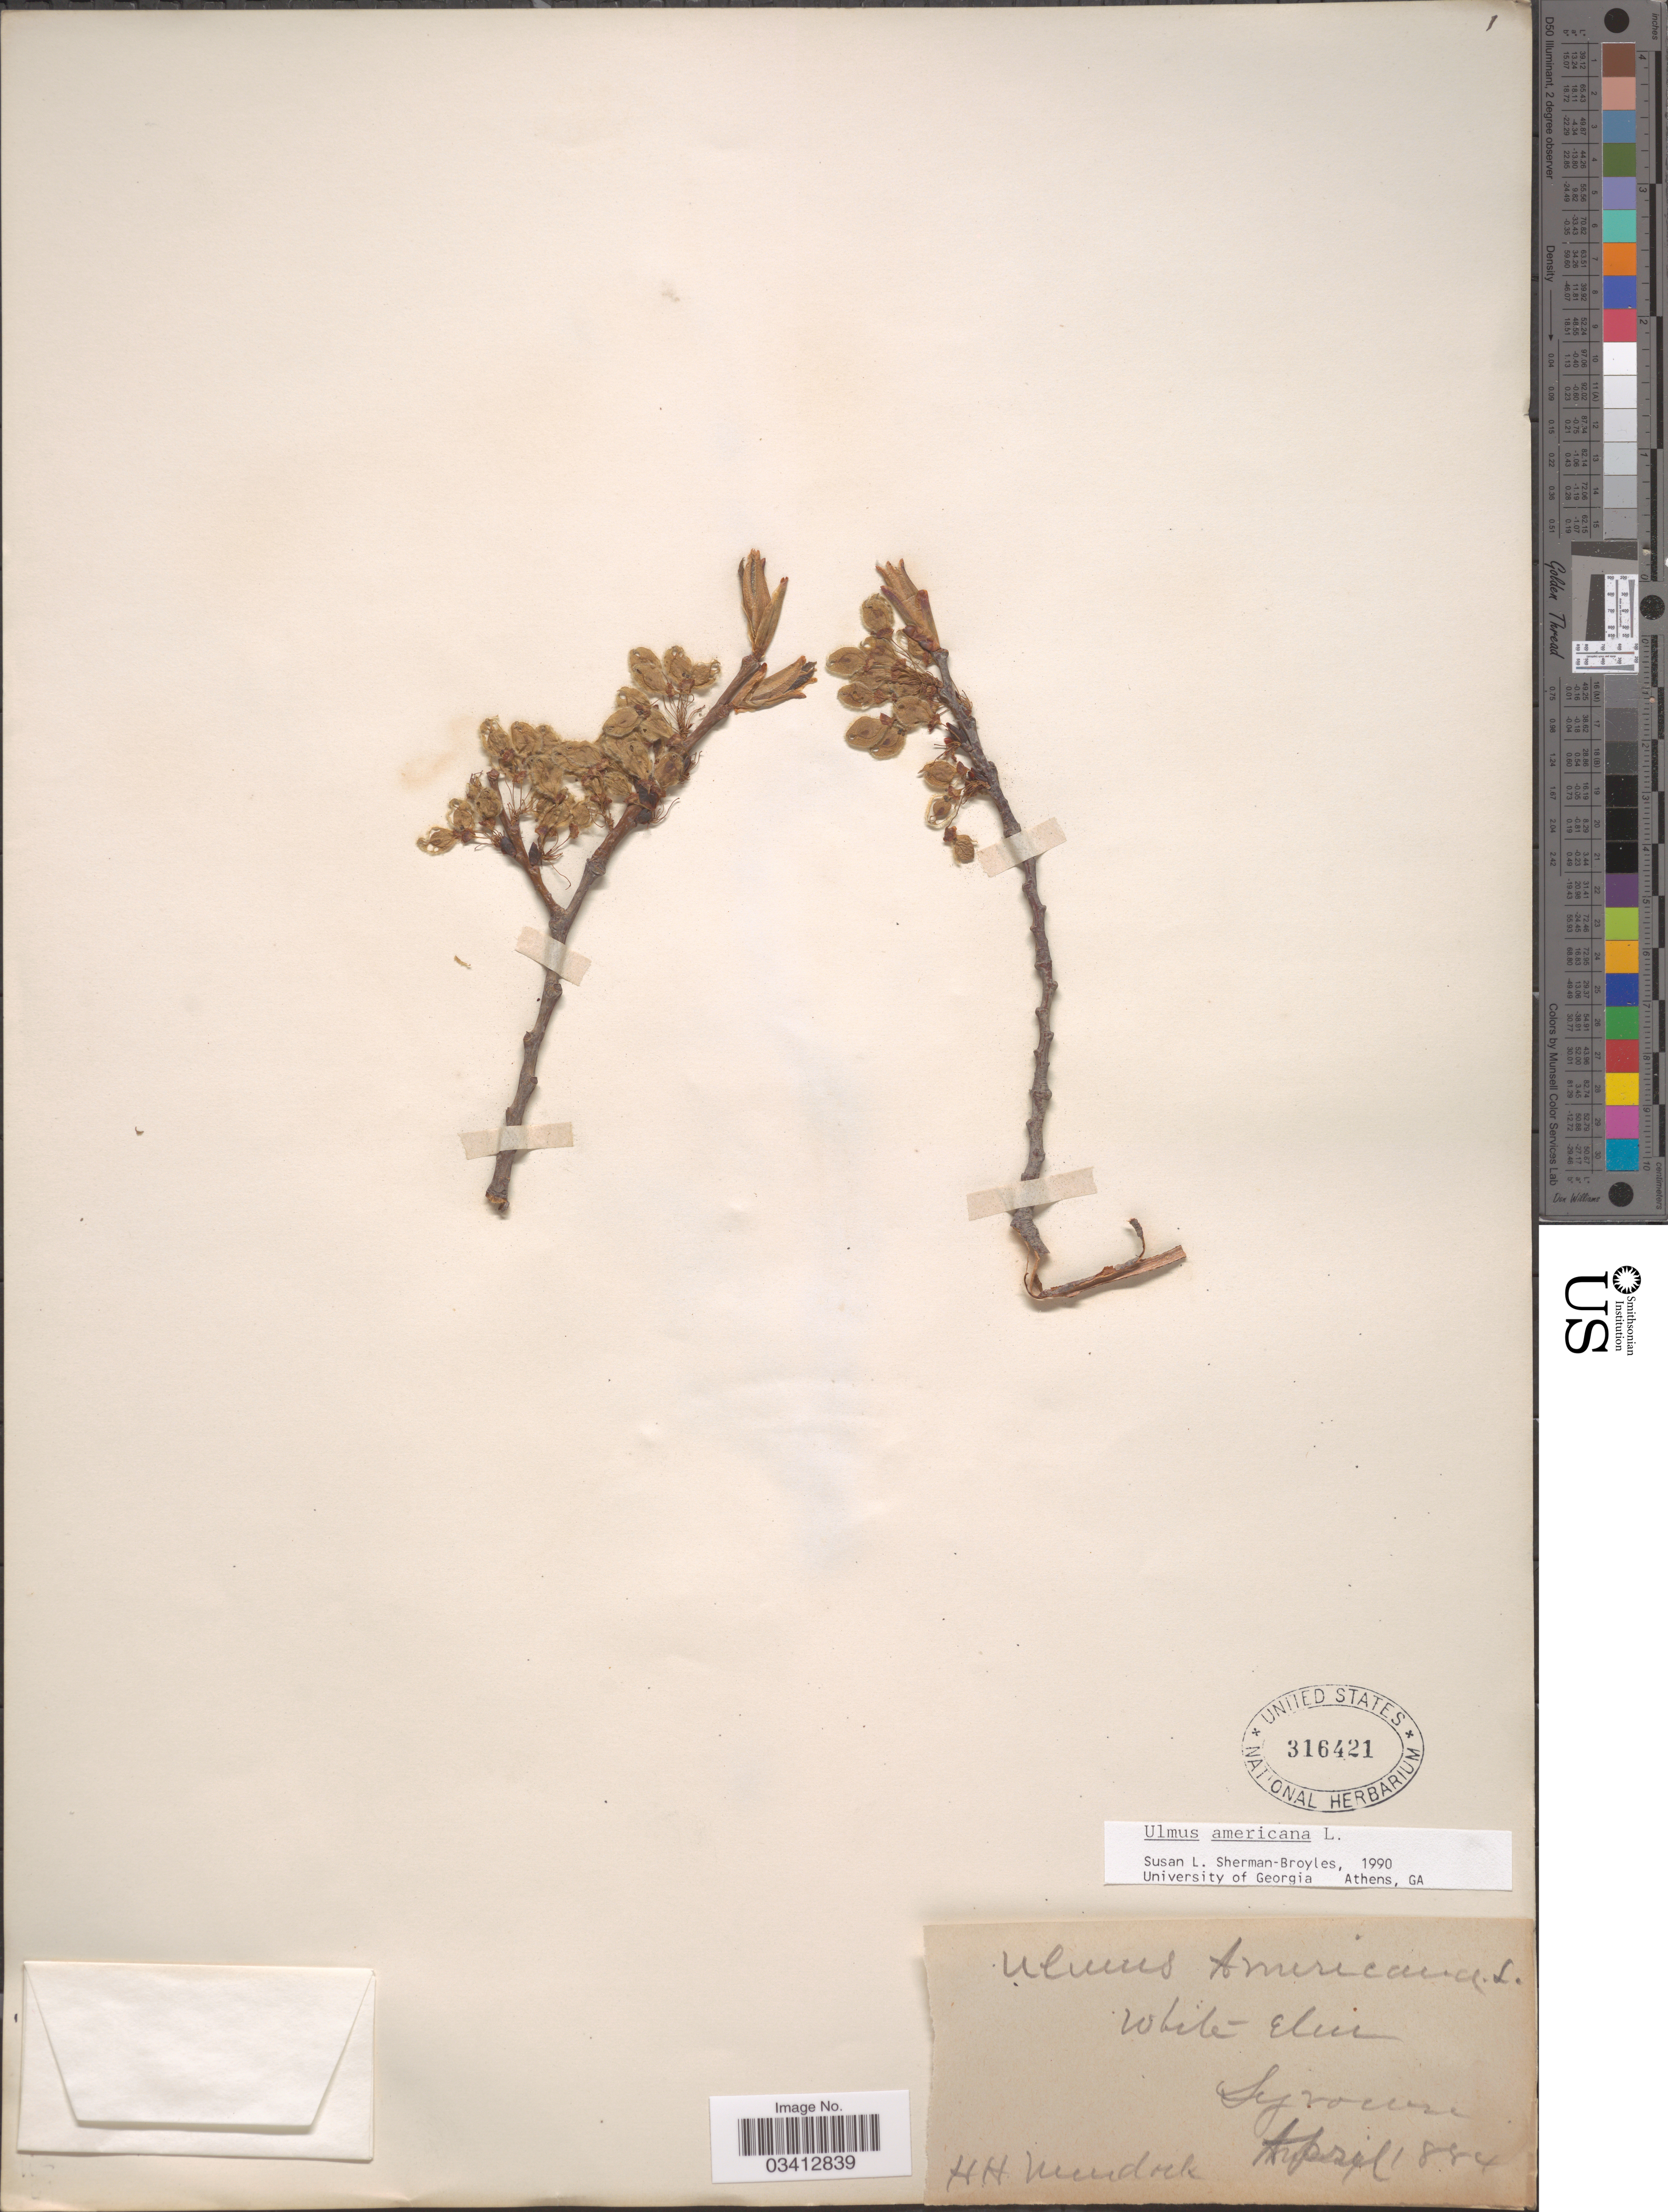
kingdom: Plantae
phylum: Tracheophyta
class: Magnoliopsida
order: Rosales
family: Ulmaceae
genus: Ulmus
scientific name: Ulmus americana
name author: L.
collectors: H. H. Murdock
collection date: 1884-04-01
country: United States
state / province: New York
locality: Syracuse.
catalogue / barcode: US 316421